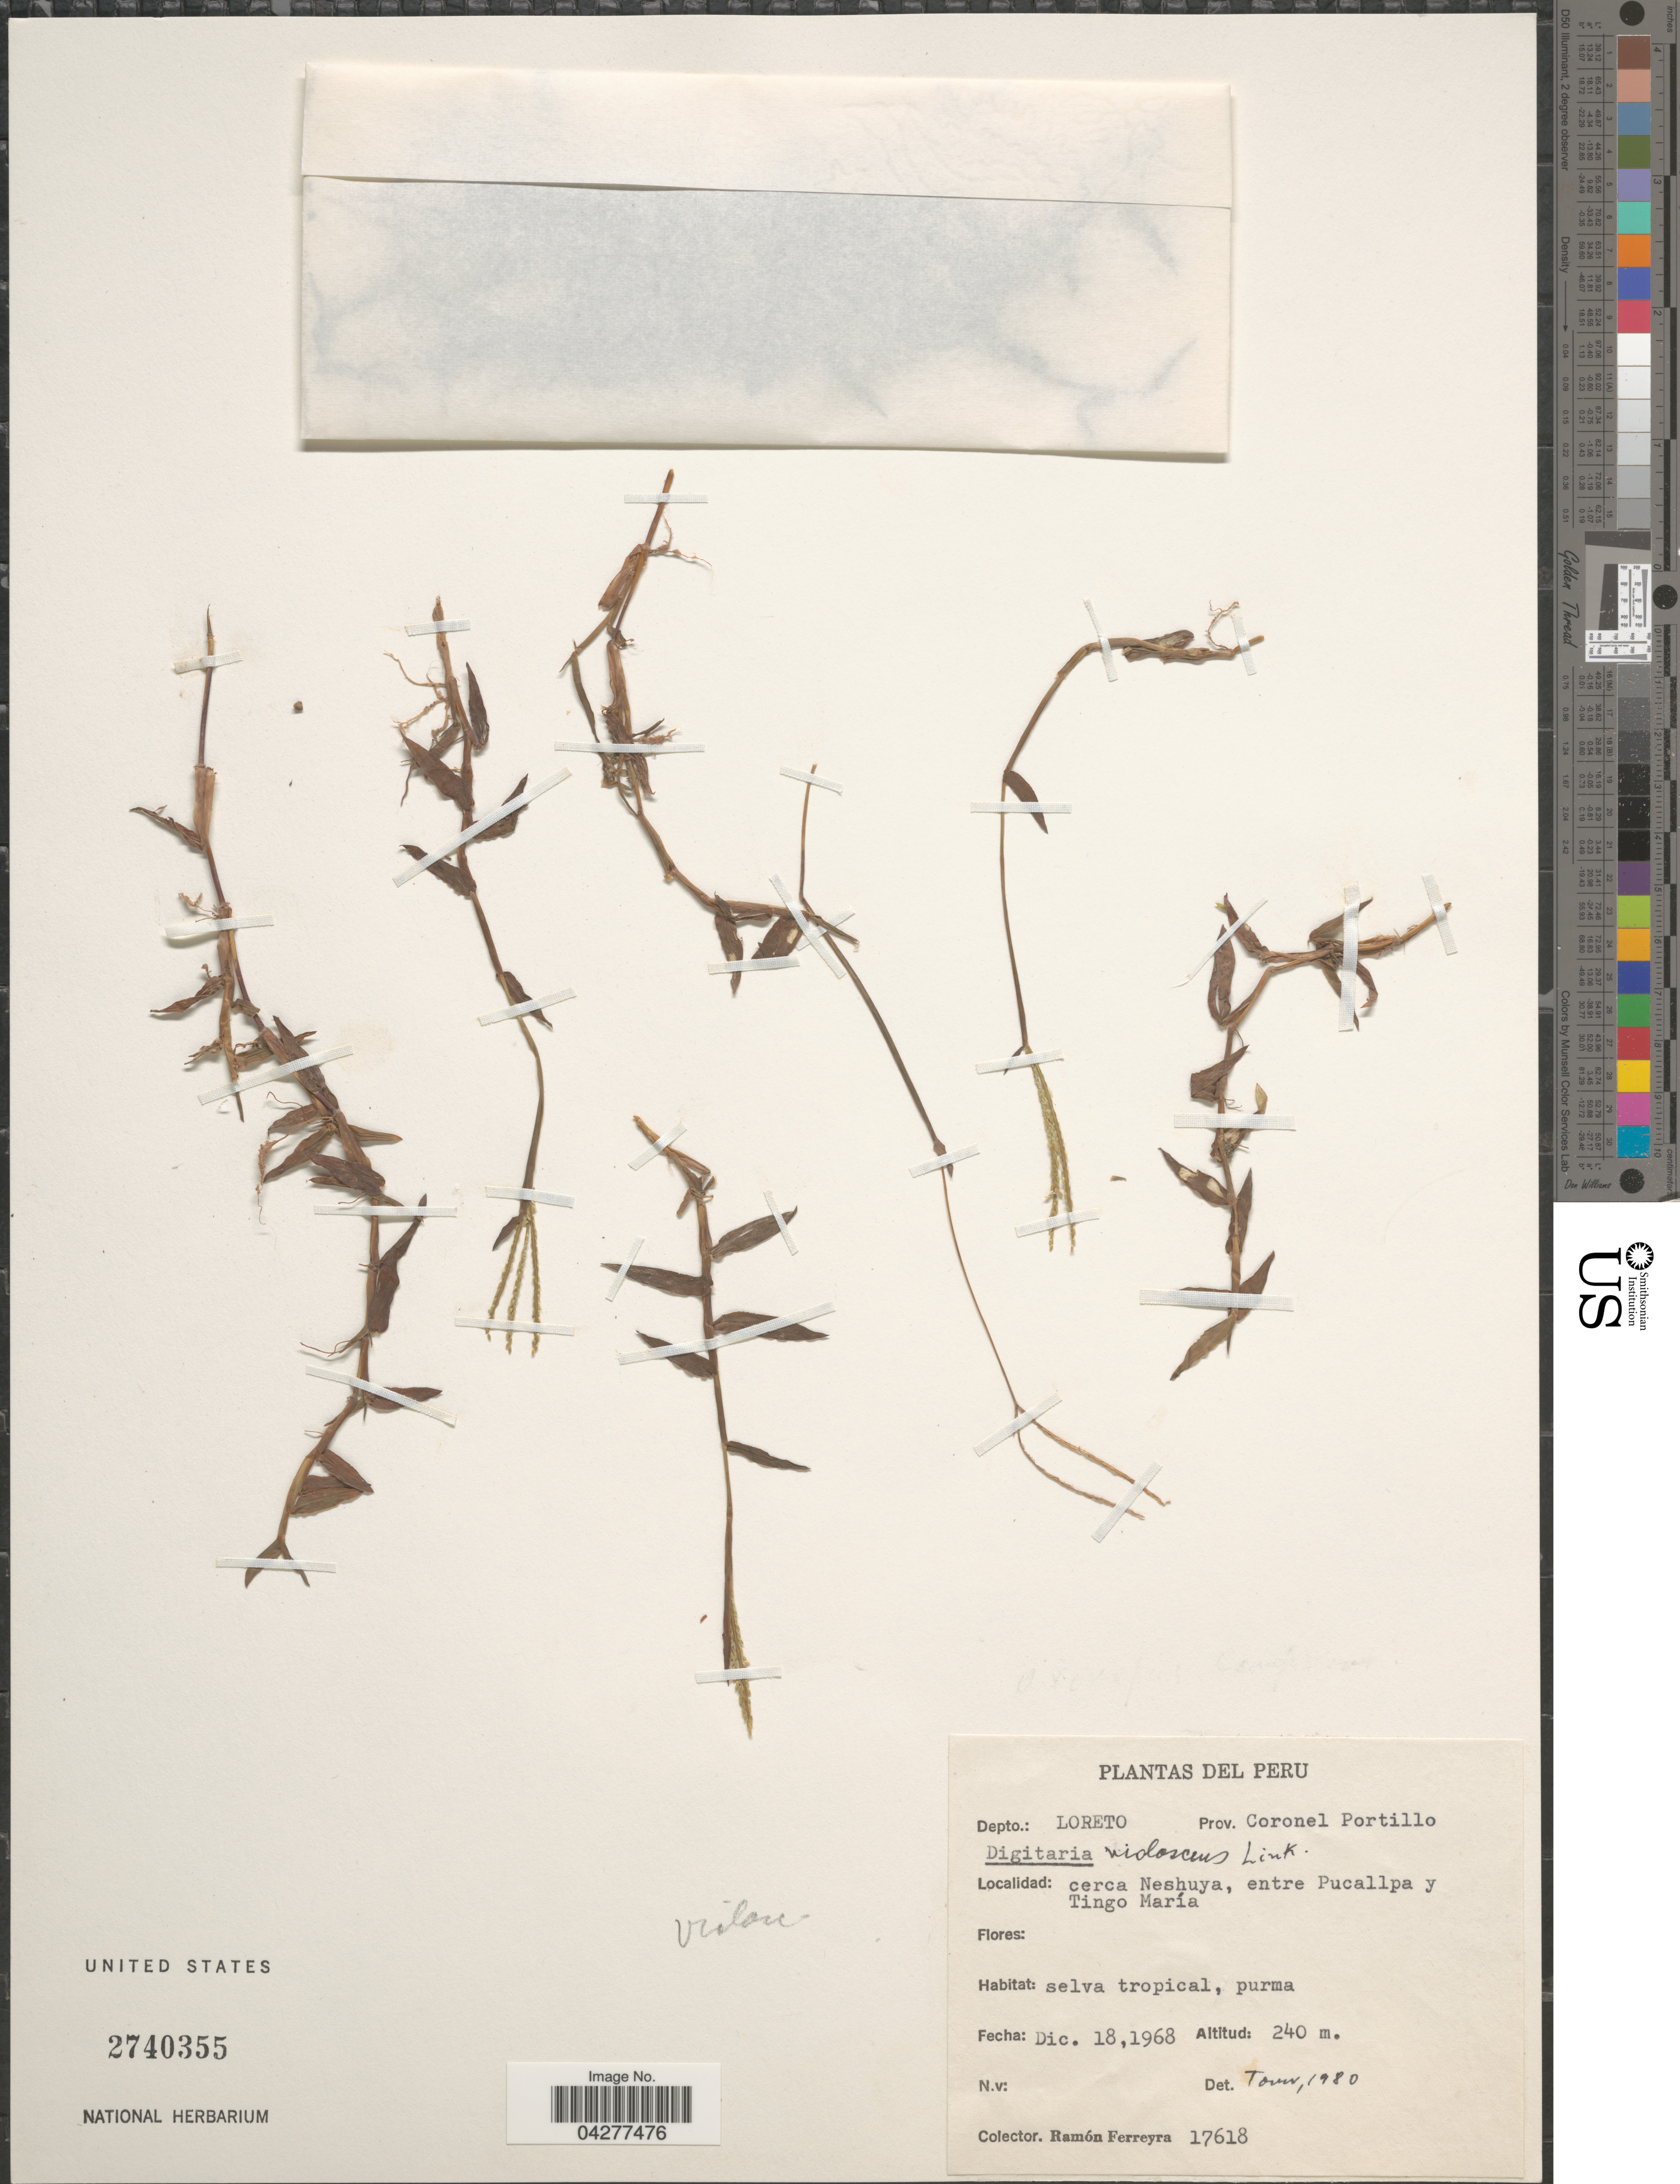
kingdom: Plantae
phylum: Tracheophyta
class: Liliopsida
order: Poales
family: Poaceae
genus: Digitaria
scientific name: Digitaria violascens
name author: Link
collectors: R. A. Ferreyra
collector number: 17618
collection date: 1968-12-18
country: Peru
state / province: Loreto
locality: Depto.: Loreto. Prov. Coronel Portillo. Cerca Neshuya, entre Pucallpa y Tingo María.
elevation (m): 240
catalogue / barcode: US 2740355